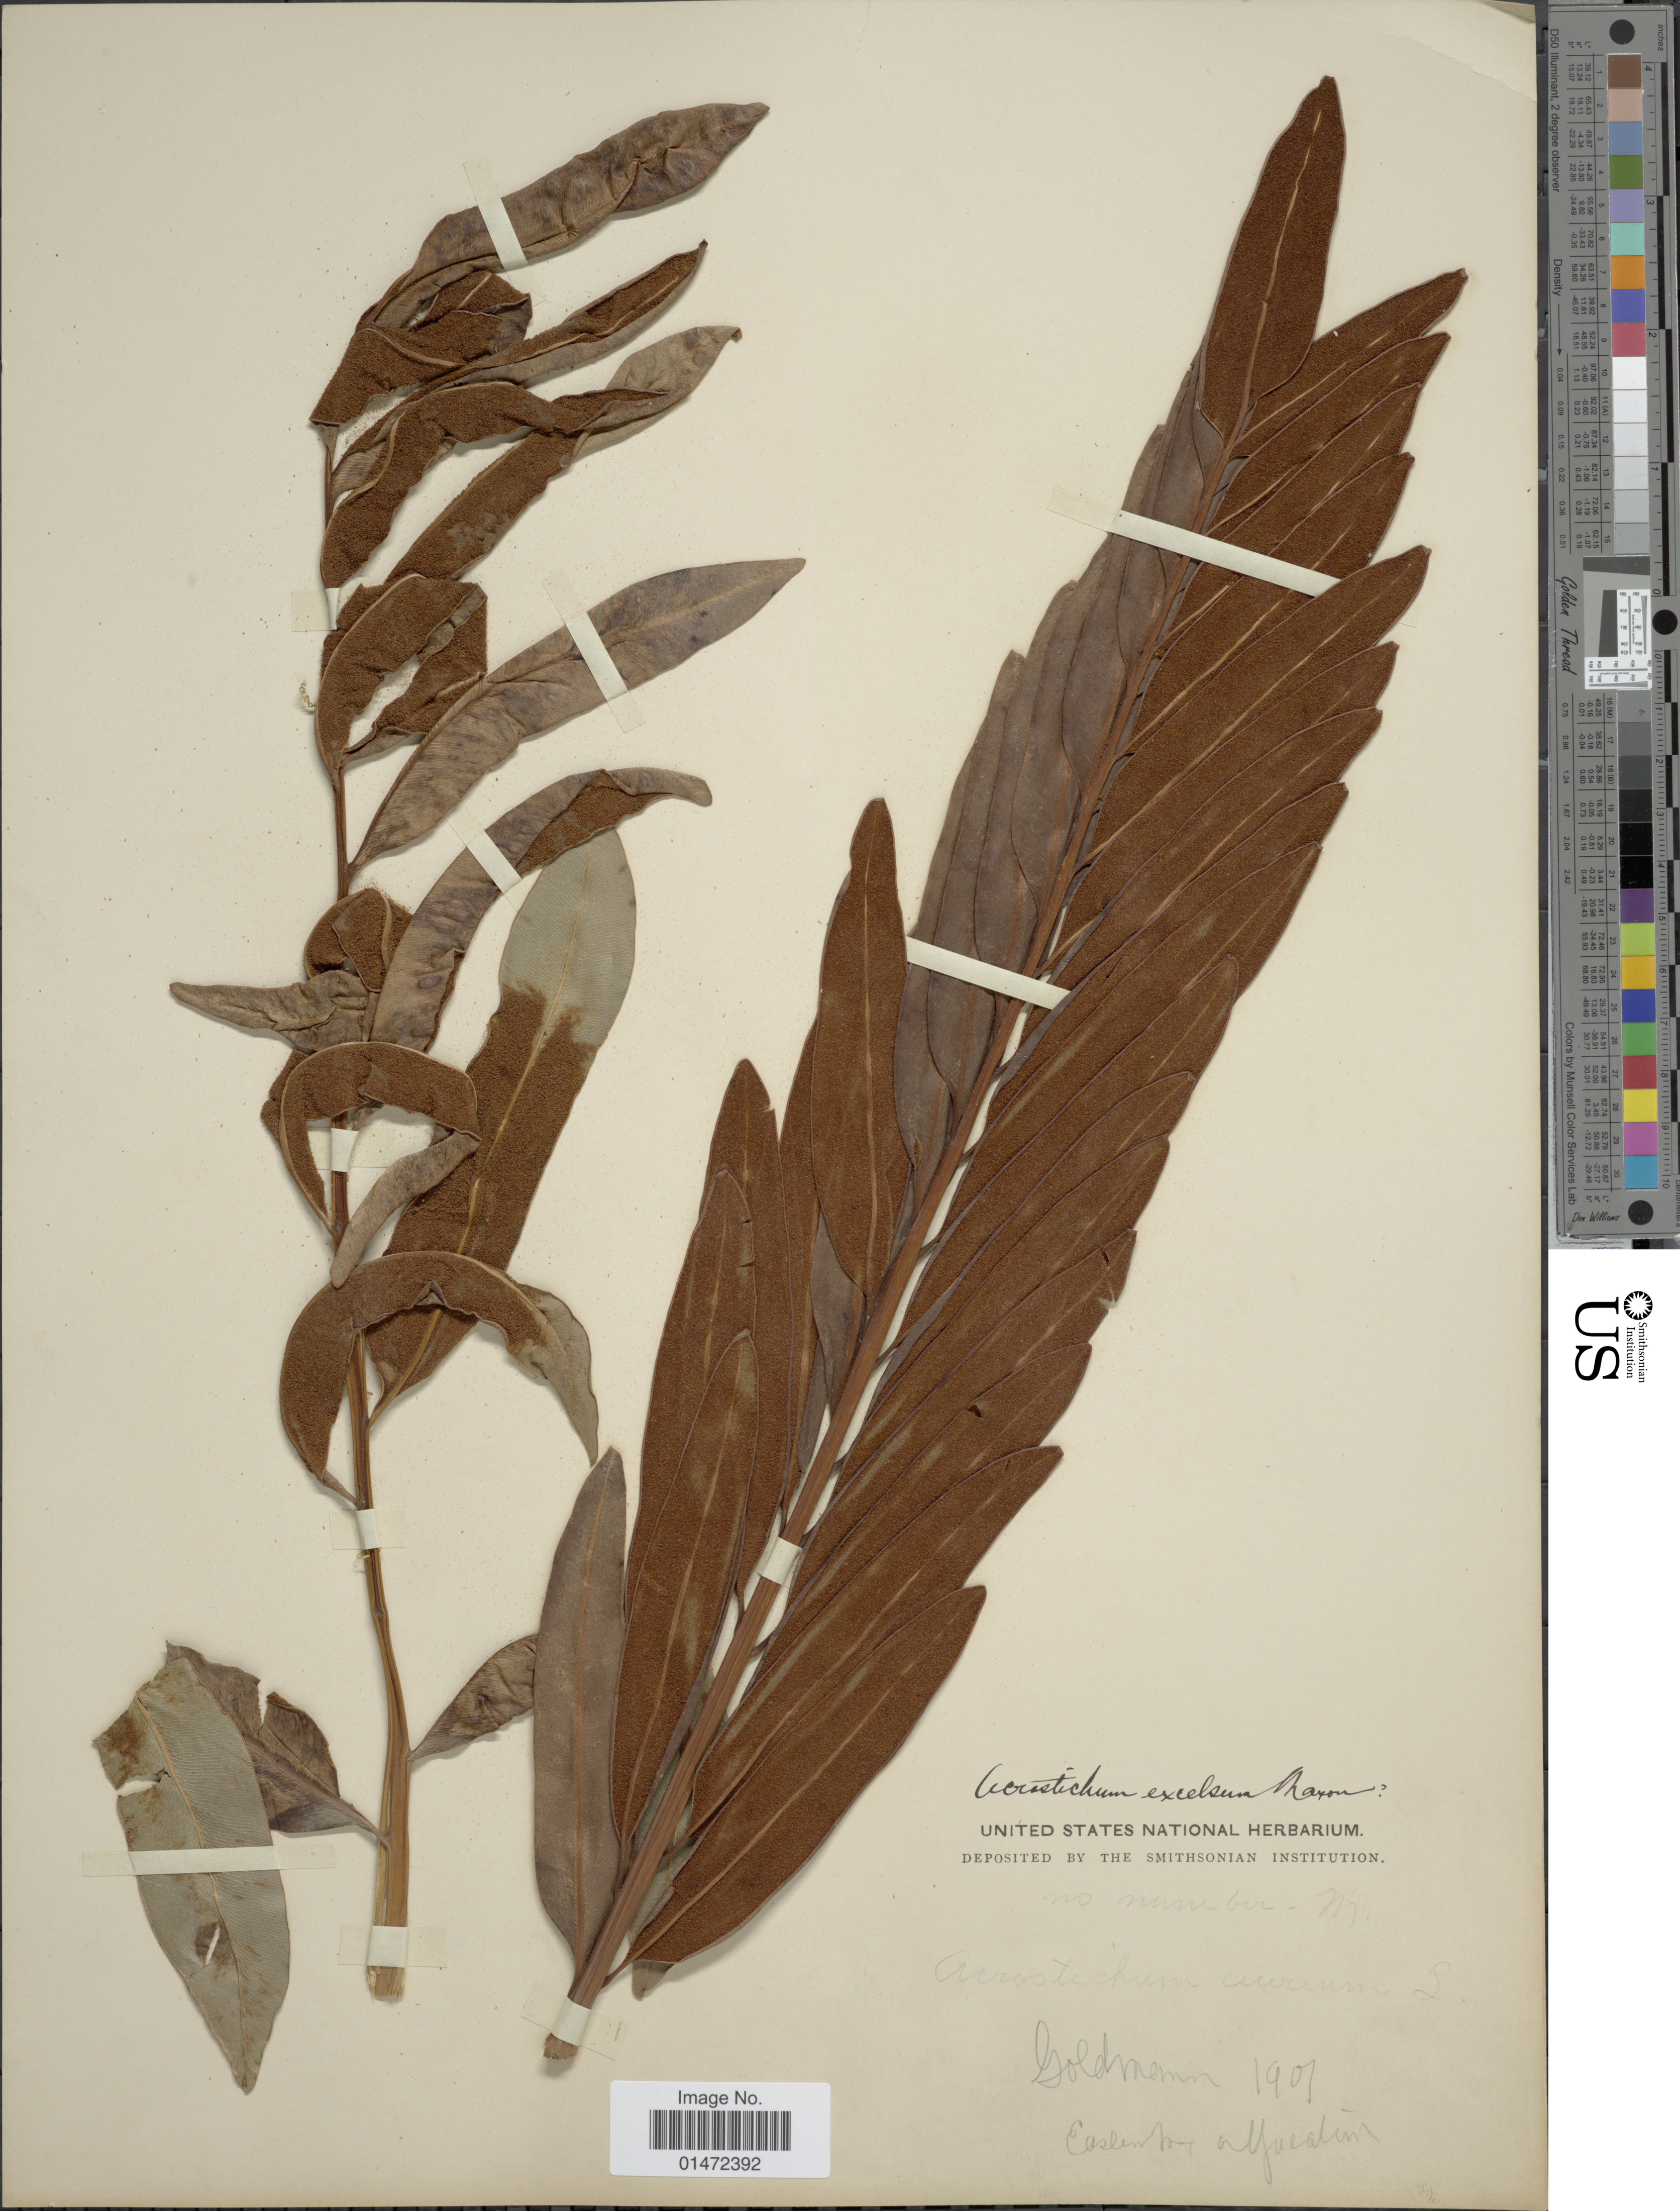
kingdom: Plantae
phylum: Tracheophyta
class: Polypodiopsida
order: Polypodiales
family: Pteridaceae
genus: Acrostichum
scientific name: Acrostichum danaeifolium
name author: Langsd. & Fisch.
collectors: Goldmann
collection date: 1907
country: Mexico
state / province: Yucatan